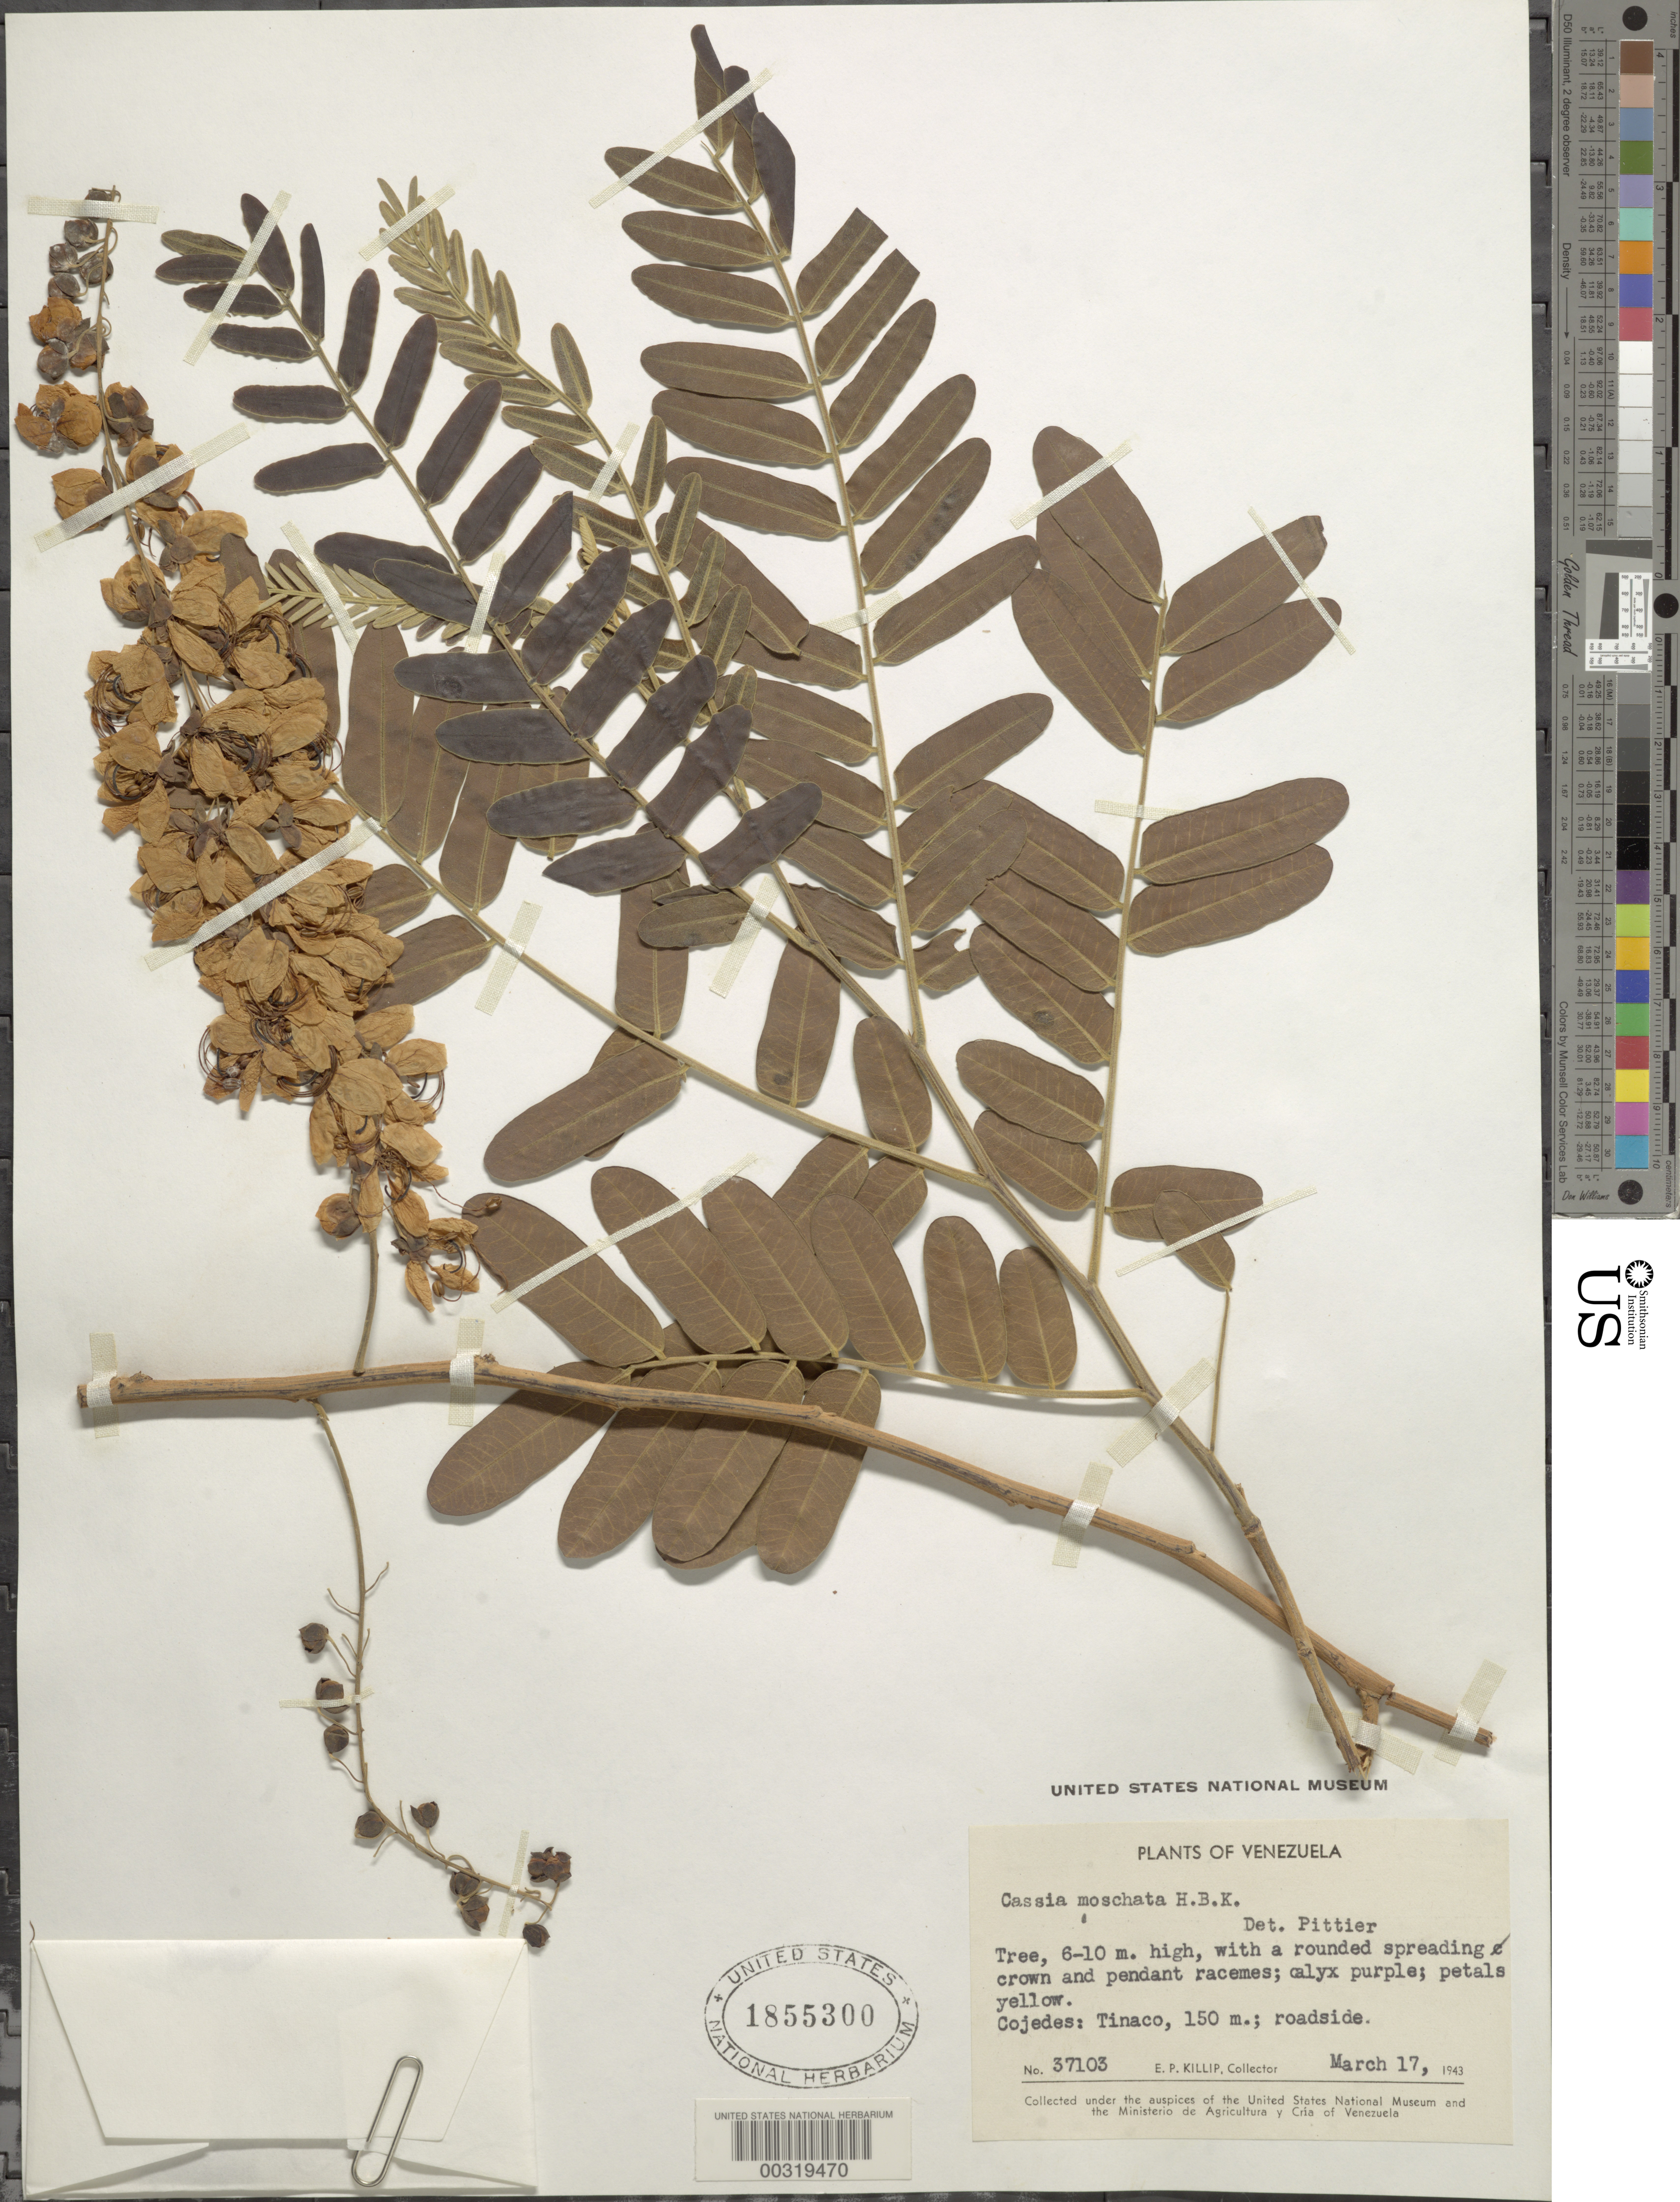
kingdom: Plantae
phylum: Tracheophyta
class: Magnoliopsida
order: Fabales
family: Fabaceae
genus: Cassia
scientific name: Cassia moschata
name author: Kunth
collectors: E. P. Killip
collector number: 37103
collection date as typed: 17 Mar 1943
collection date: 1943-03-17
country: Venezuela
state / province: Cojedes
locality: Tinaco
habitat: Roadside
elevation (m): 150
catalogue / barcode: US 1855300